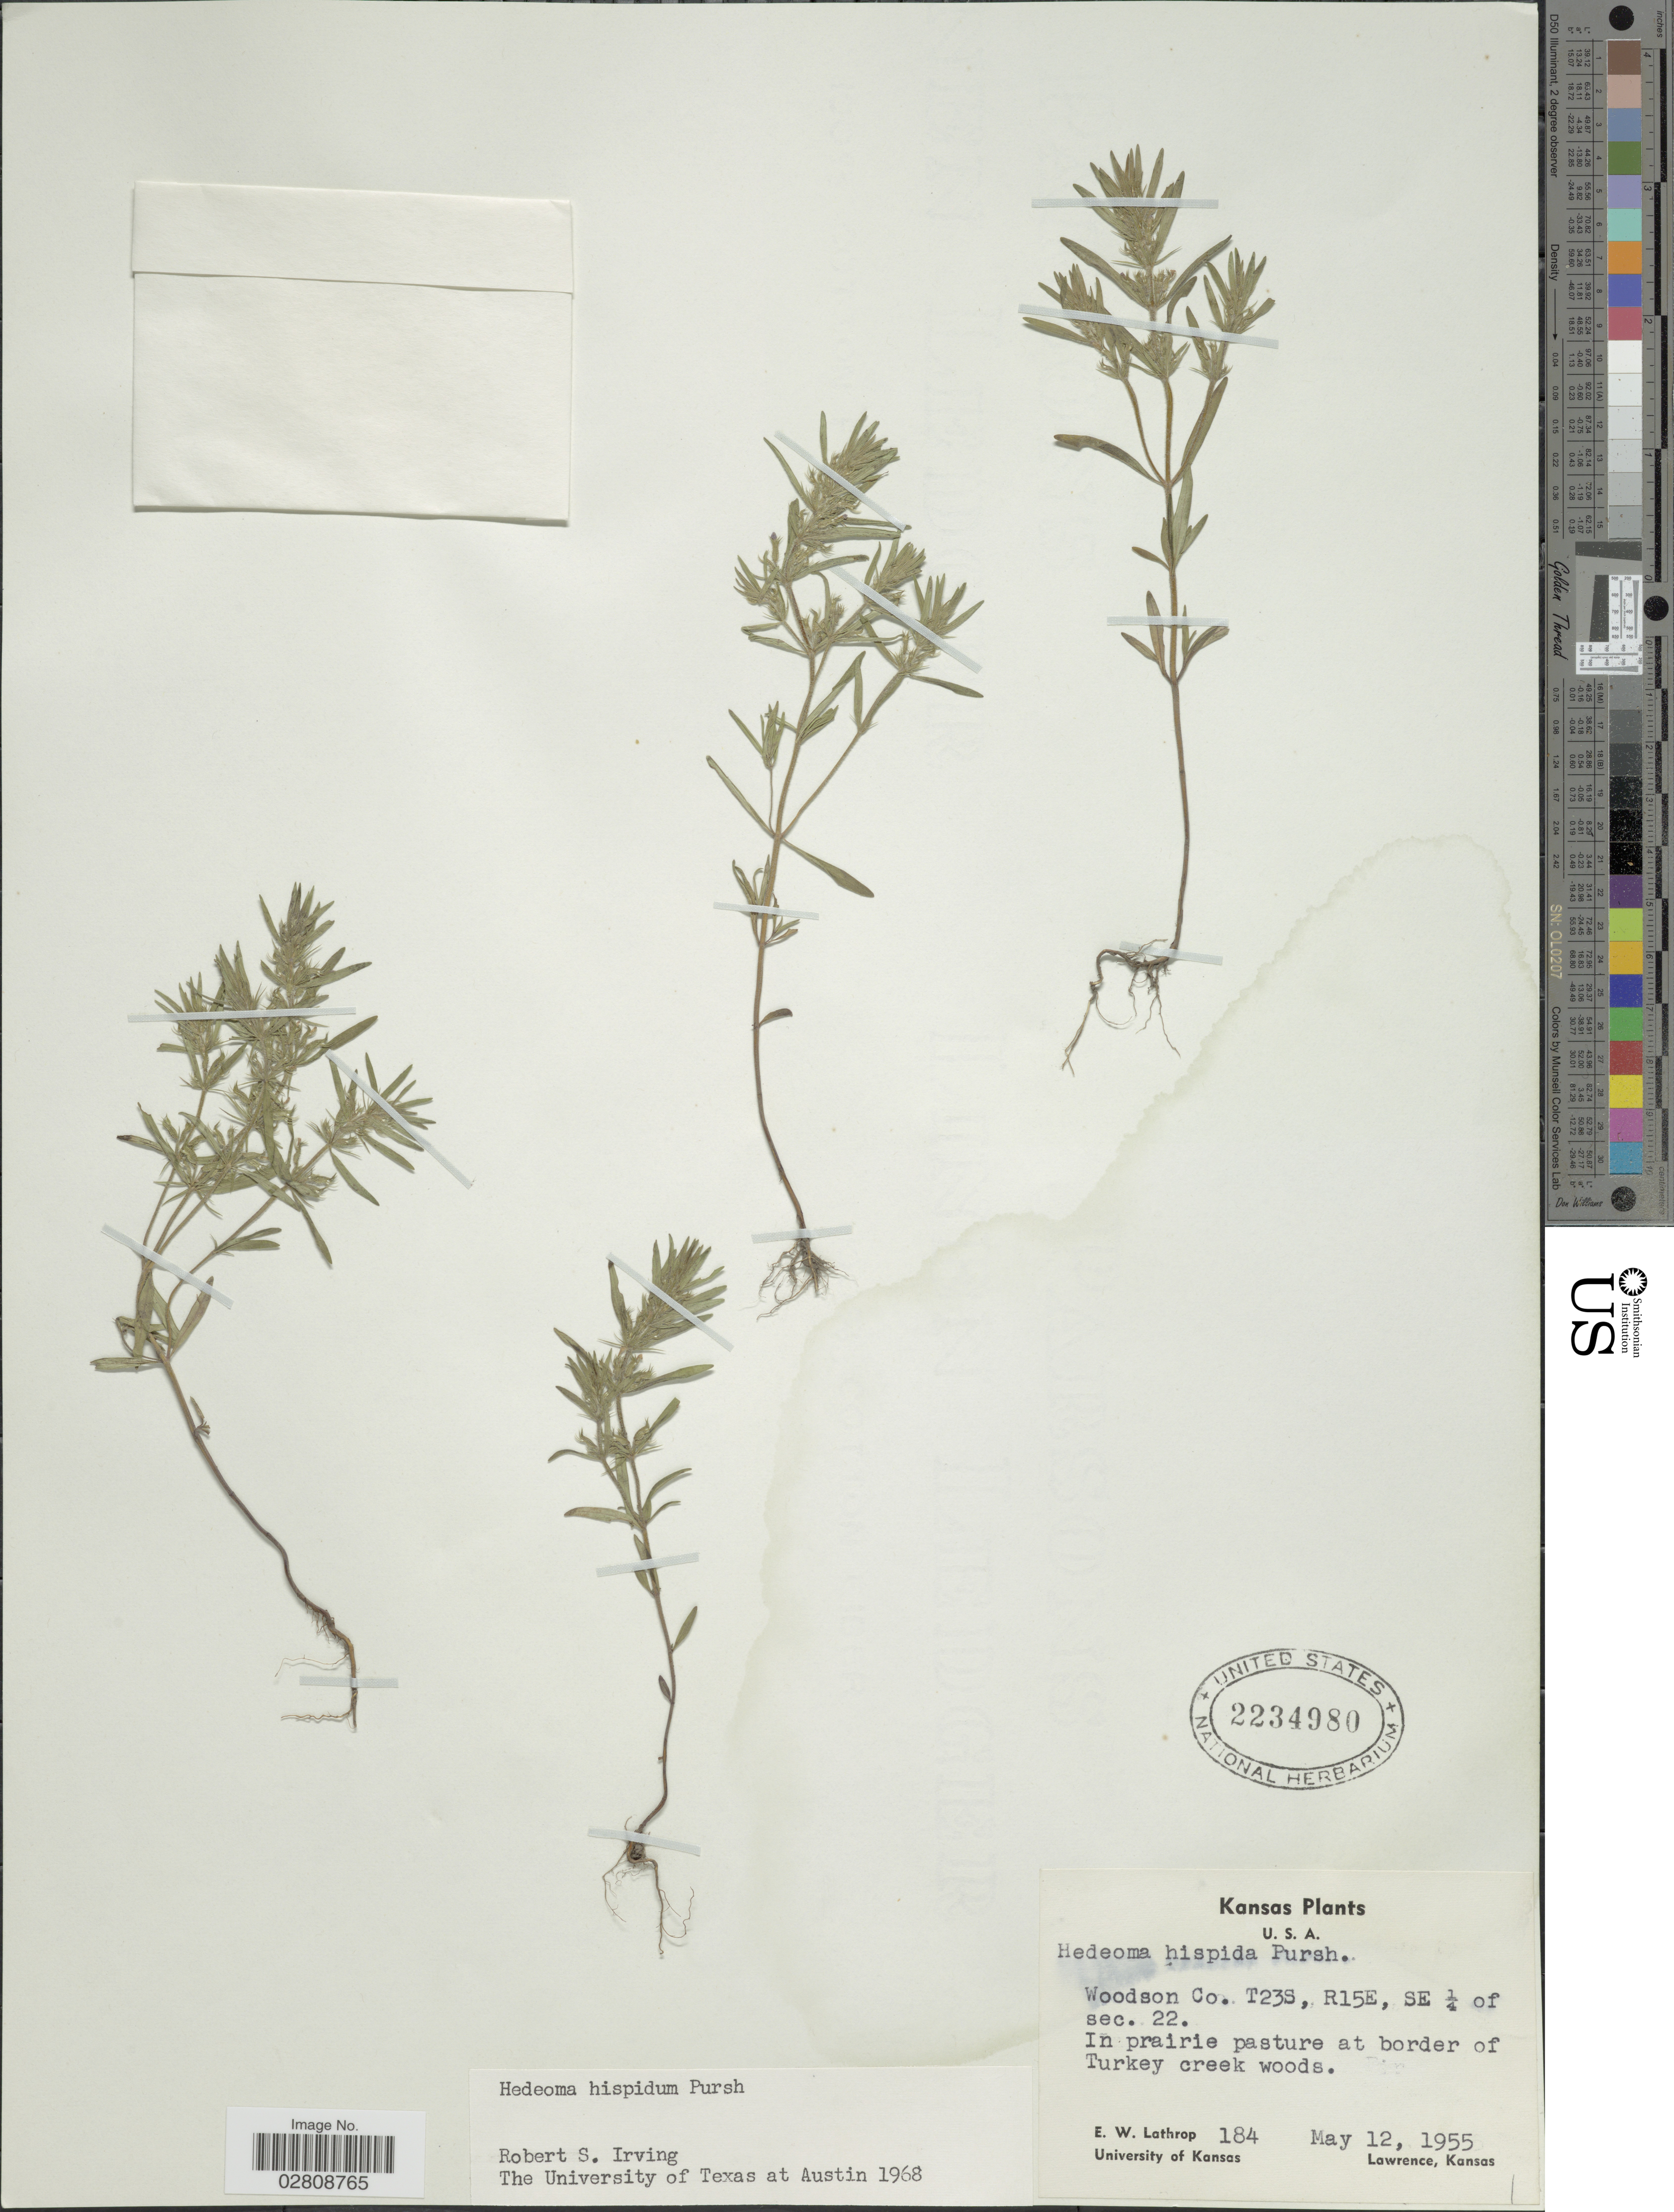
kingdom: Plantae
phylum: Tracheophyta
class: Magnoliopsida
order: Lamiales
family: Lamiaceae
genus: Hedeoma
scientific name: Hedeoma hispida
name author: Pursh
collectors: E. W. Lathrop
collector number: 184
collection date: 1955-05-12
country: United States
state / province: Kansas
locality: Woodson Co. T23S, R15E, SE ¼ of sec. 22. In prairie pasture at border of Turkey creek woods.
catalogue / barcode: US 2234980